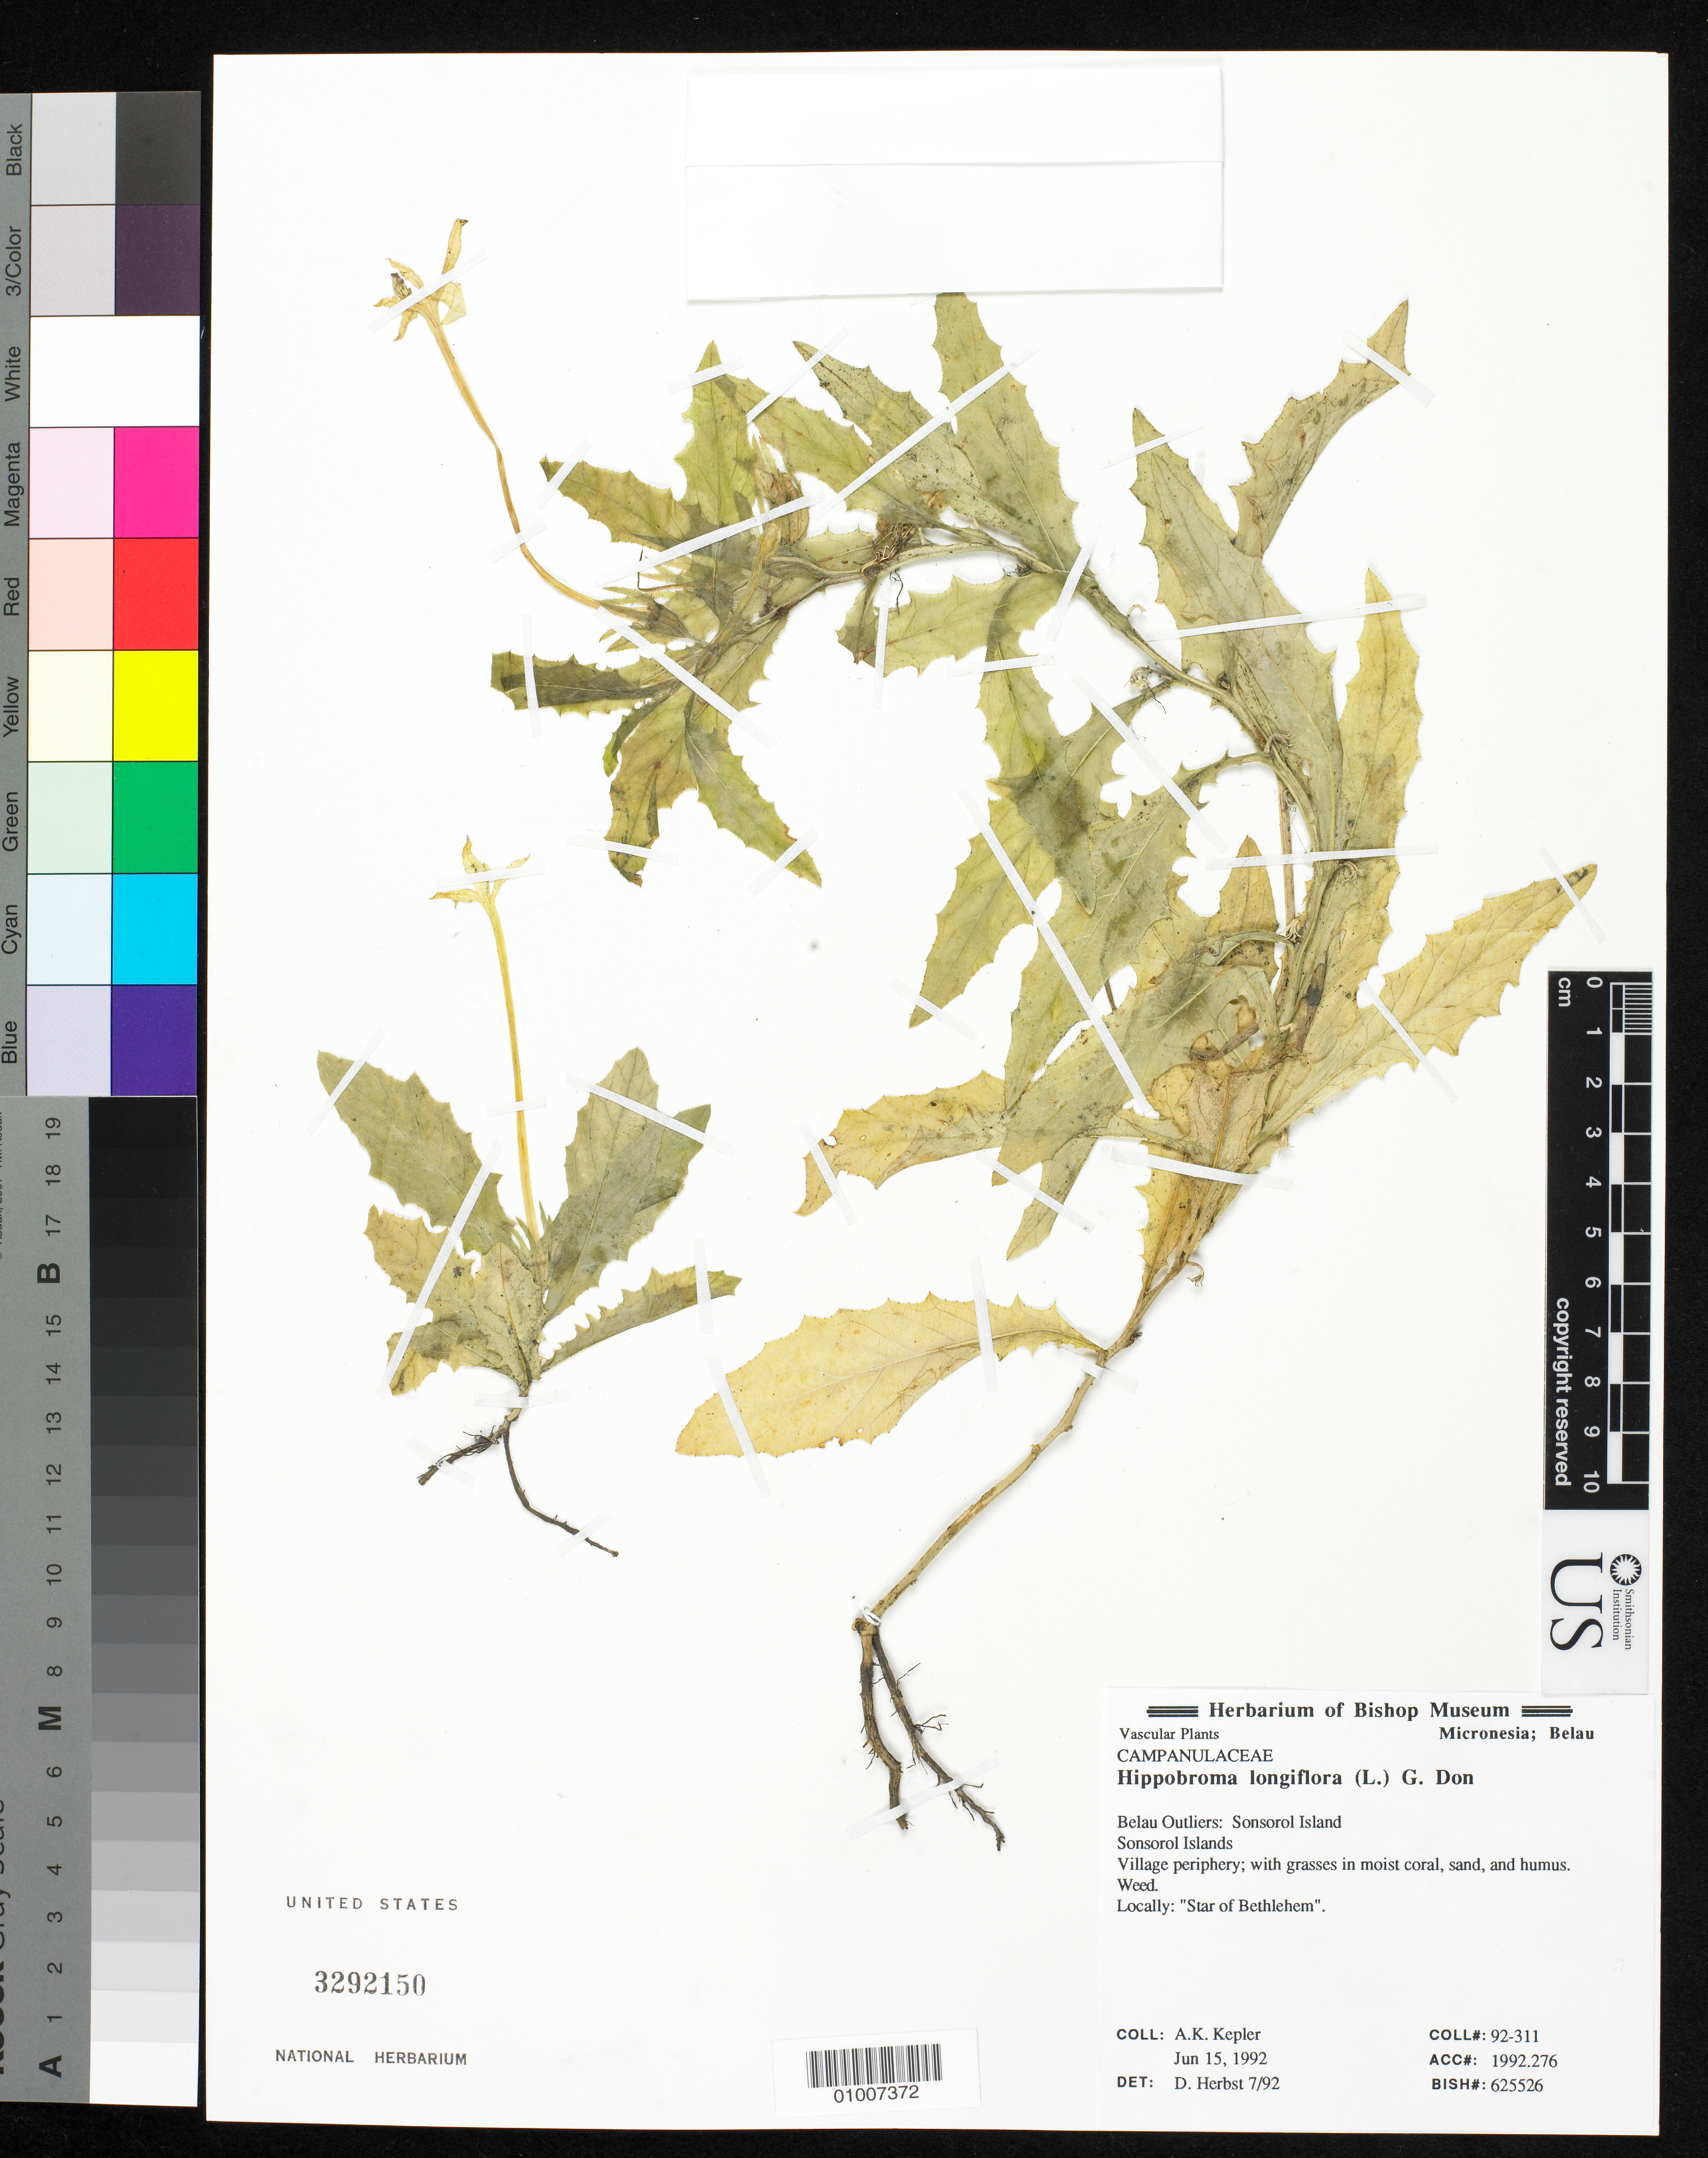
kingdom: Plantae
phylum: Tracheophyta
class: Magnoliopsida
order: Asterales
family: Campanulaceae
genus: Hippobroma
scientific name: Hippobroma longiflora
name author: (L.) G. Don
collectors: A. K. Kepler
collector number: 92-311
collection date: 1992-06-15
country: Palau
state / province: Belau Outliers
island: Sonsorol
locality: Village periphery, Sonsoral I.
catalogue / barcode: US 3292150